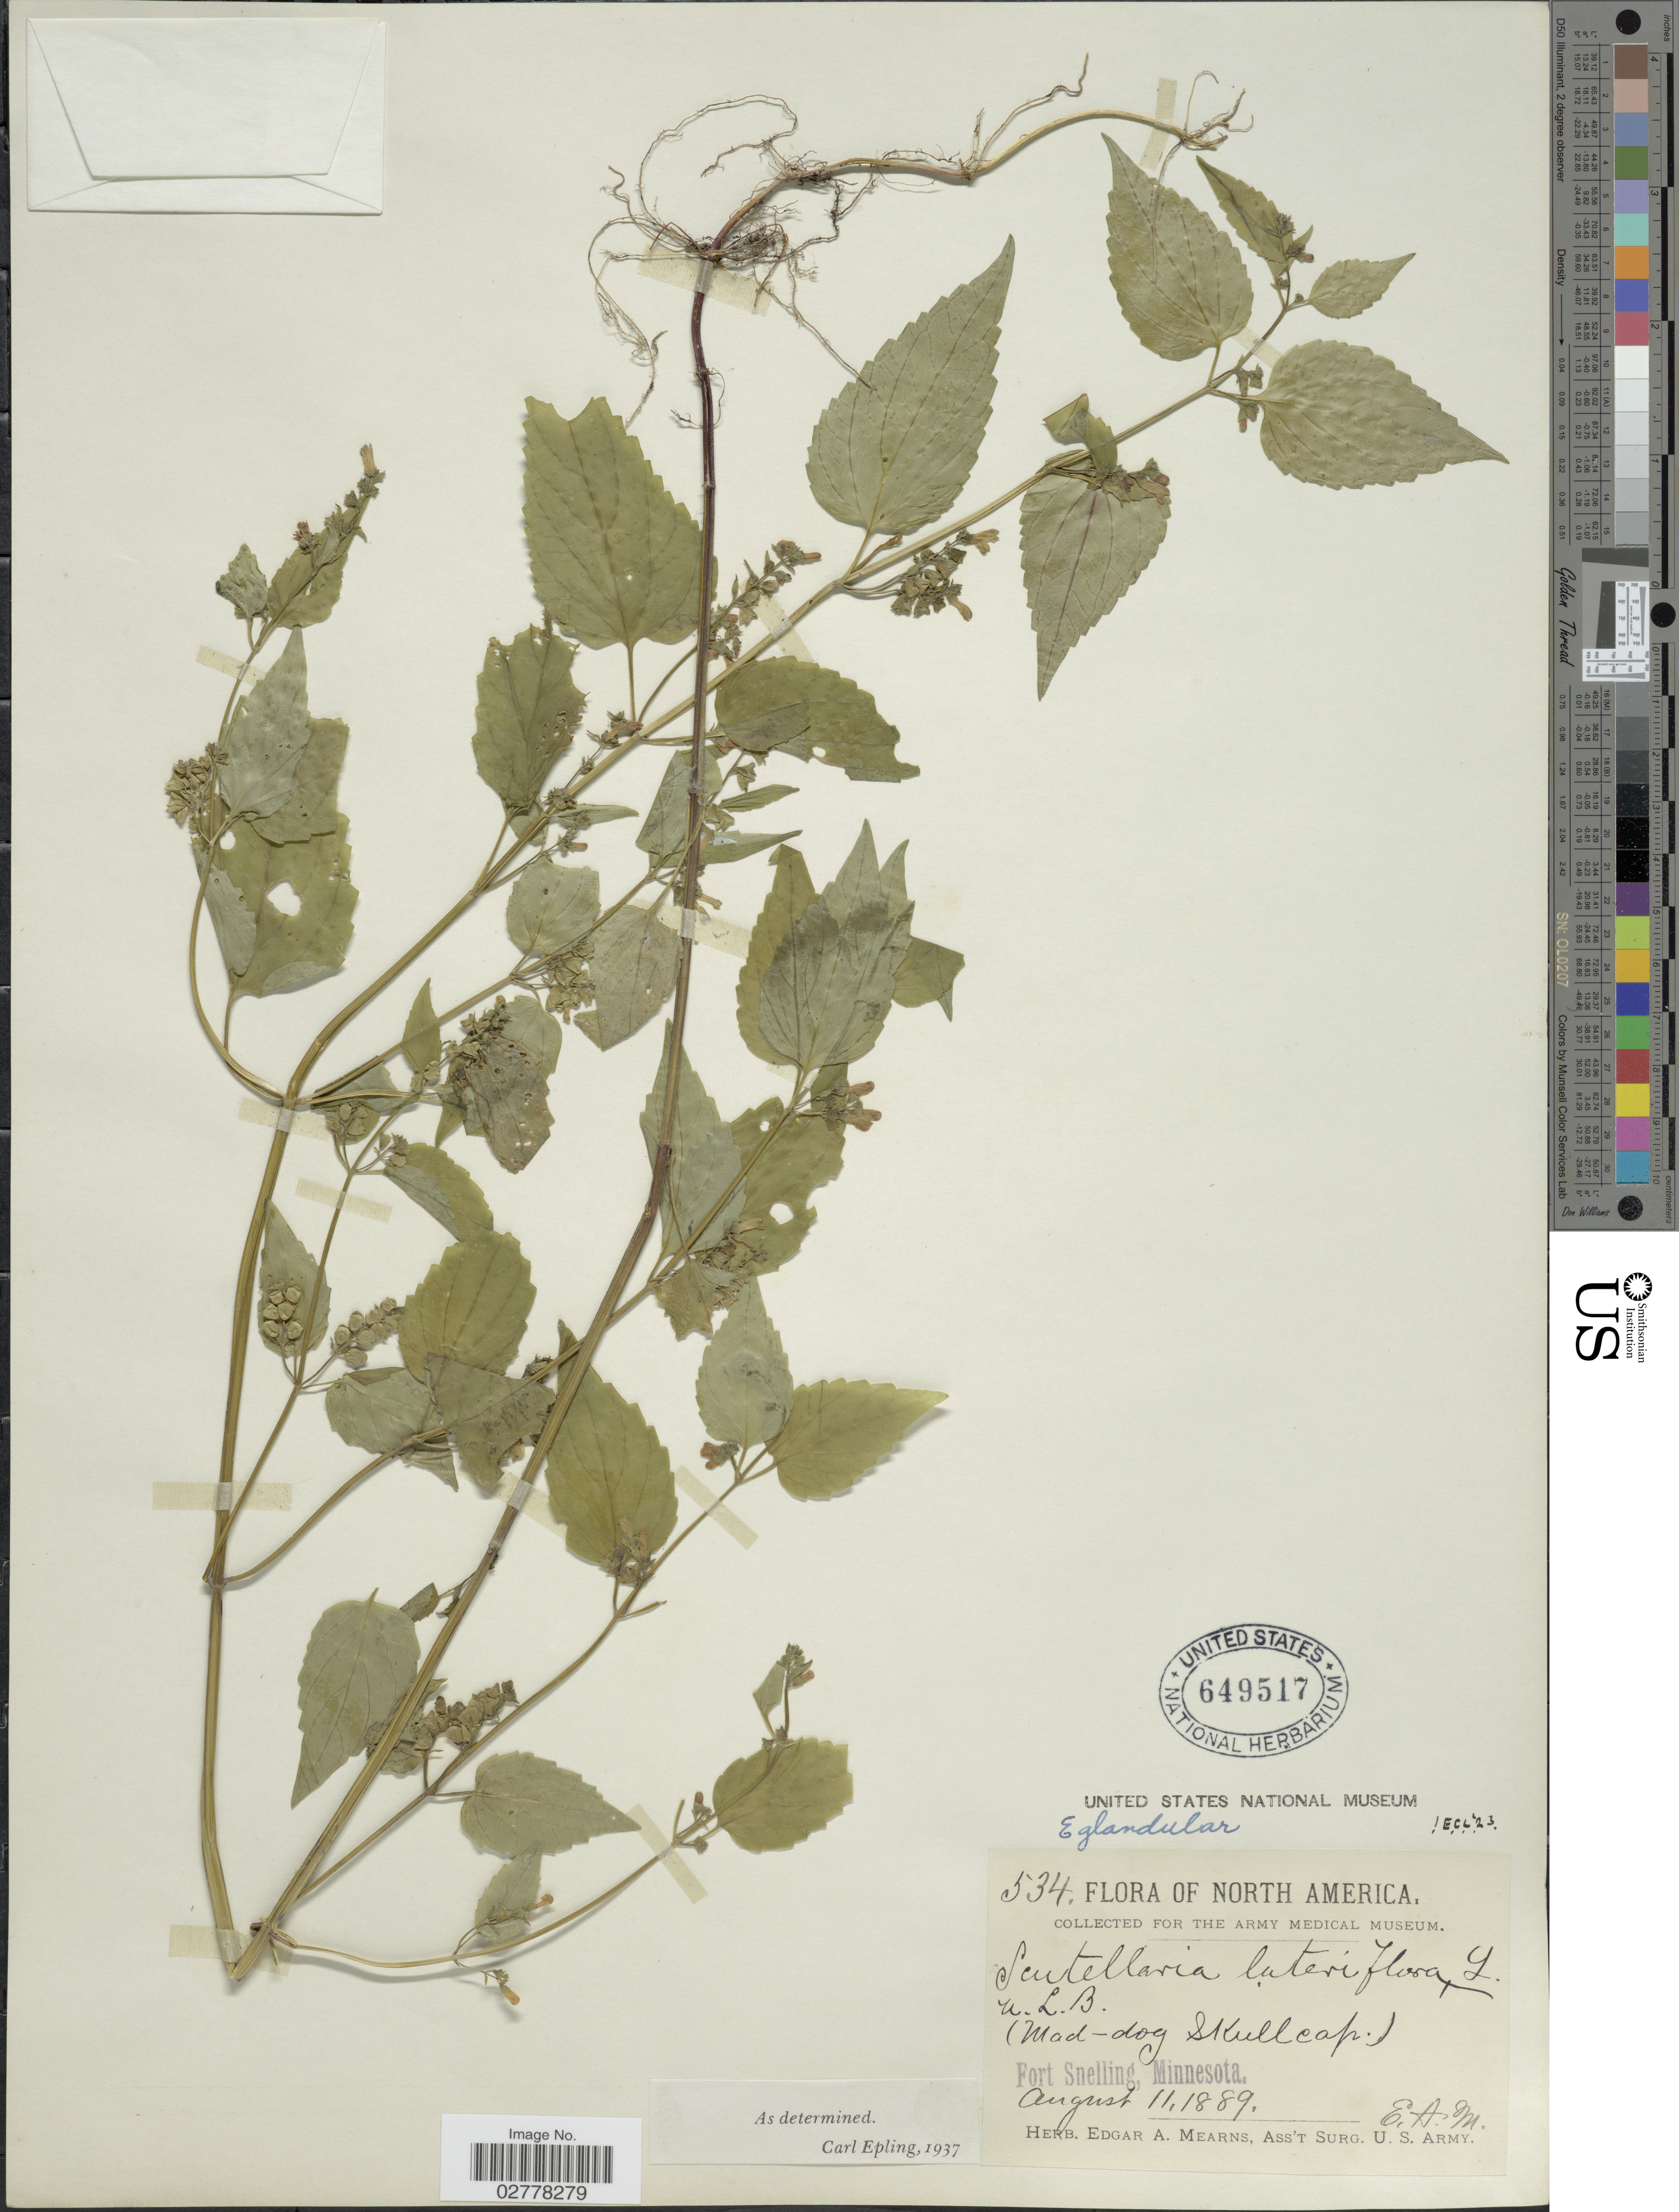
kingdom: Plantae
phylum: Tracheophyta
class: Magnoliopsida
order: Lamiales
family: Lamiaceae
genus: Scutellaria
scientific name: Scutellaria lateriflora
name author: L.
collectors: E. A. Mearns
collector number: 534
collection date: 1889-08-11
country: United States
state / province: Minnesota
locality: Fort Snelling.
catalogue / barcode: US 649517